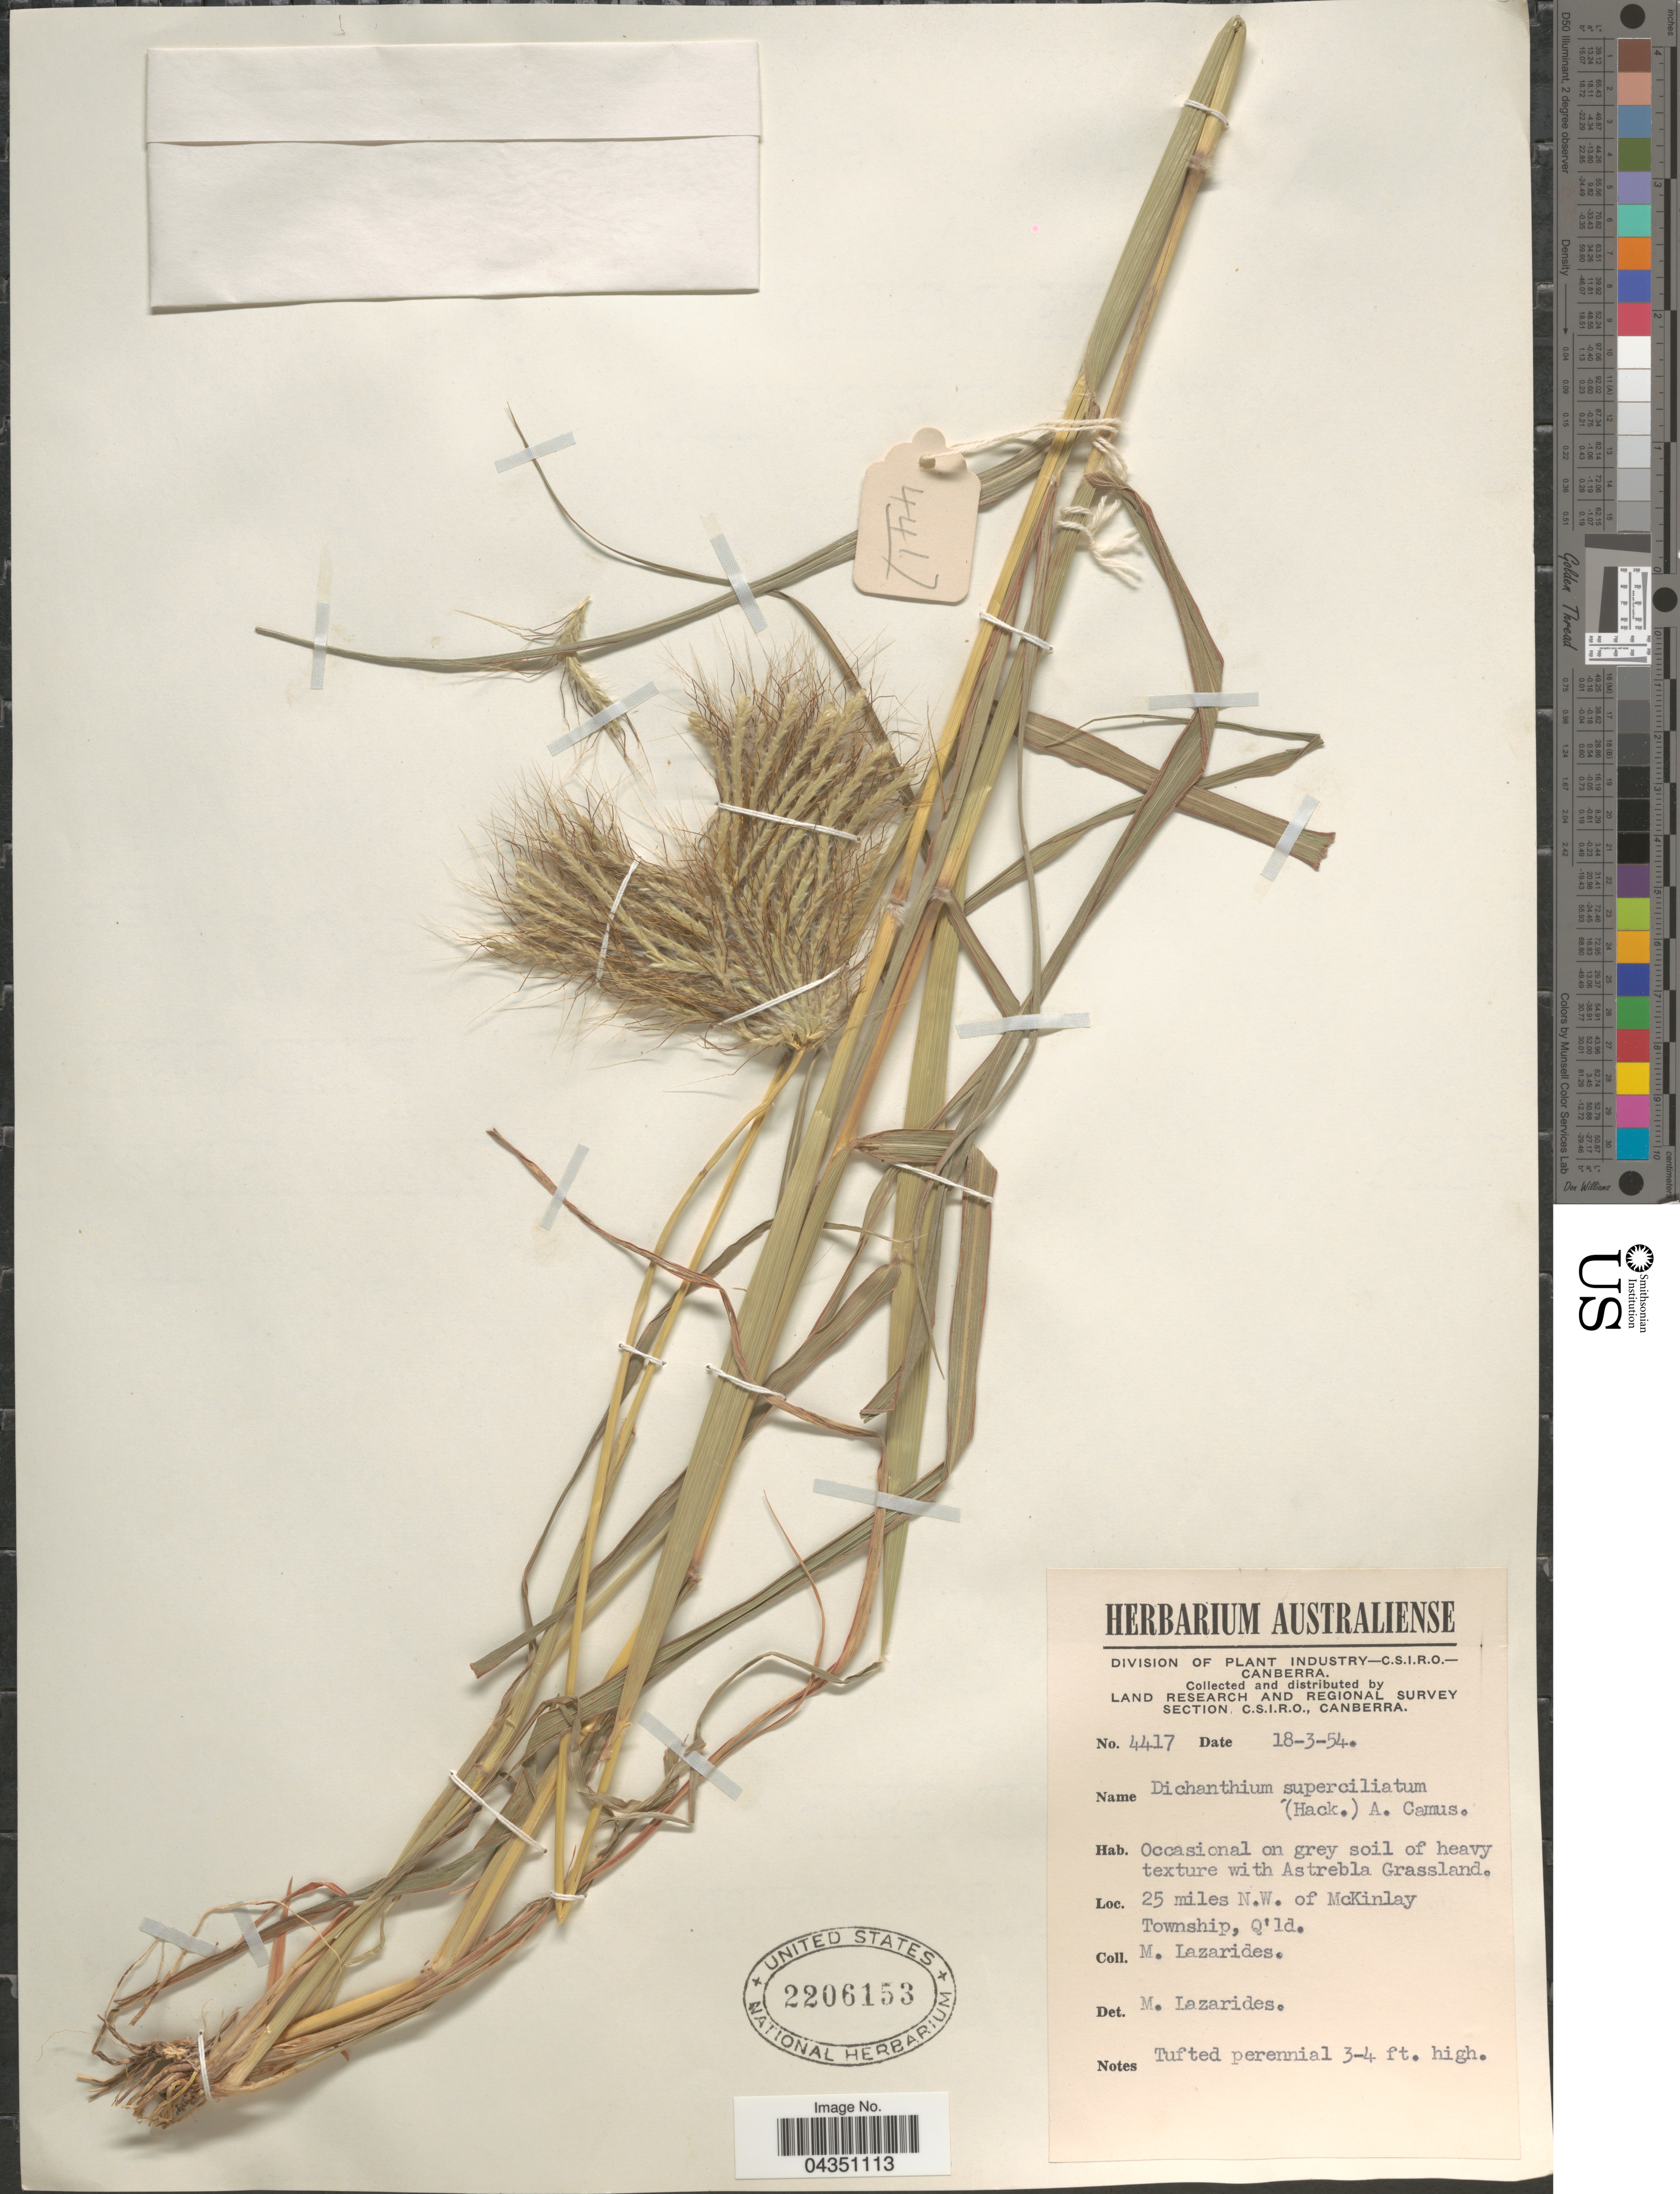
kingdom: Plantae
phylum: Tracheophyta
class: Liliopsida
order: Poales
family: Poaceae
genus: Dichanthium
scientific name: Dichanthium sericeum subsp. polystachyum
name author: (Benth.) B.K. Simon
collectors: M. Lazarides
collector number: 4417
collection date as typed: Transcribed d/m/y: 18/3/54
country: Australia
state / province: Queensland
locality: Land Research and Regional Survey Section. 25 miles N.W. of McKinlay Township, Q'ld.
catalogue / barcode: US 2206153